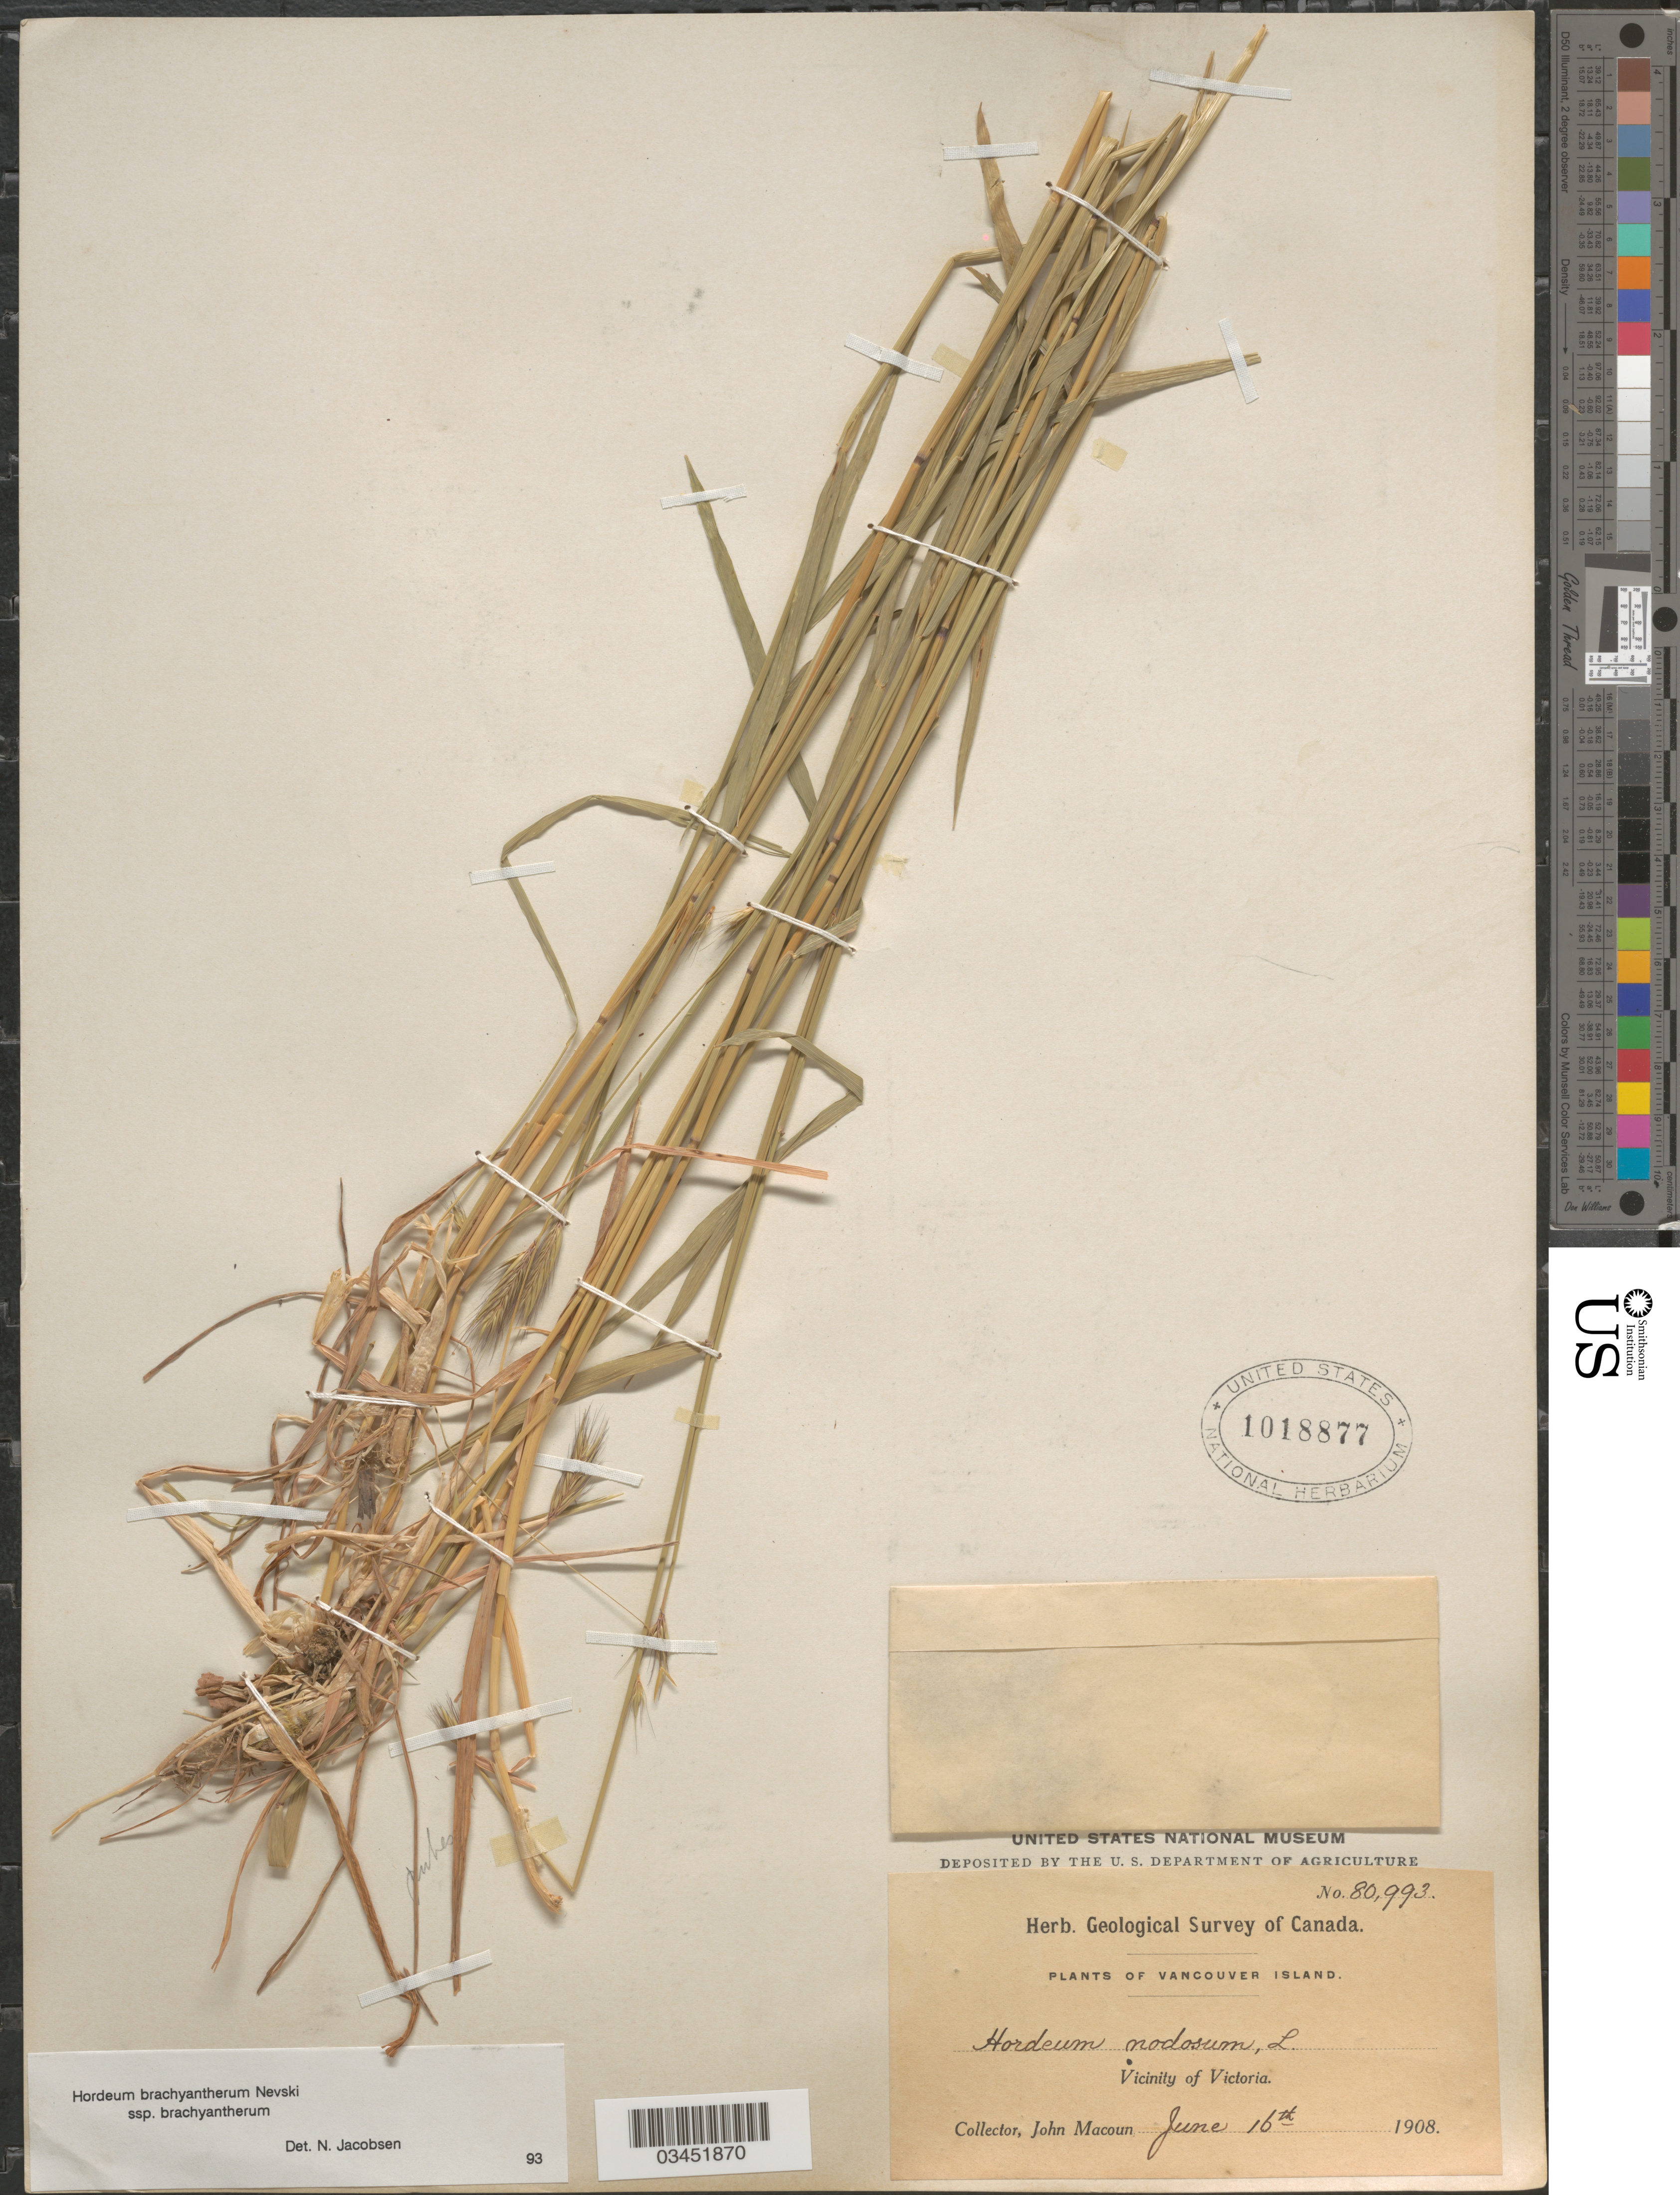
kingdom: Plantae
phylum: Tracheophyta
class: Liliopsida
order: Poales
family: Poaceae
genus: Hordeum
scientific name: Hordeum brachyantherum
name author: Nevski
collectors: J. Macoun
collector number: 80993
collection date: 1908-06-16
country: Canada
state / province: British Columbia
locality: Geological Survey of Canada. Vicinity of Victoria.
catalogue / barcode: US 1018877